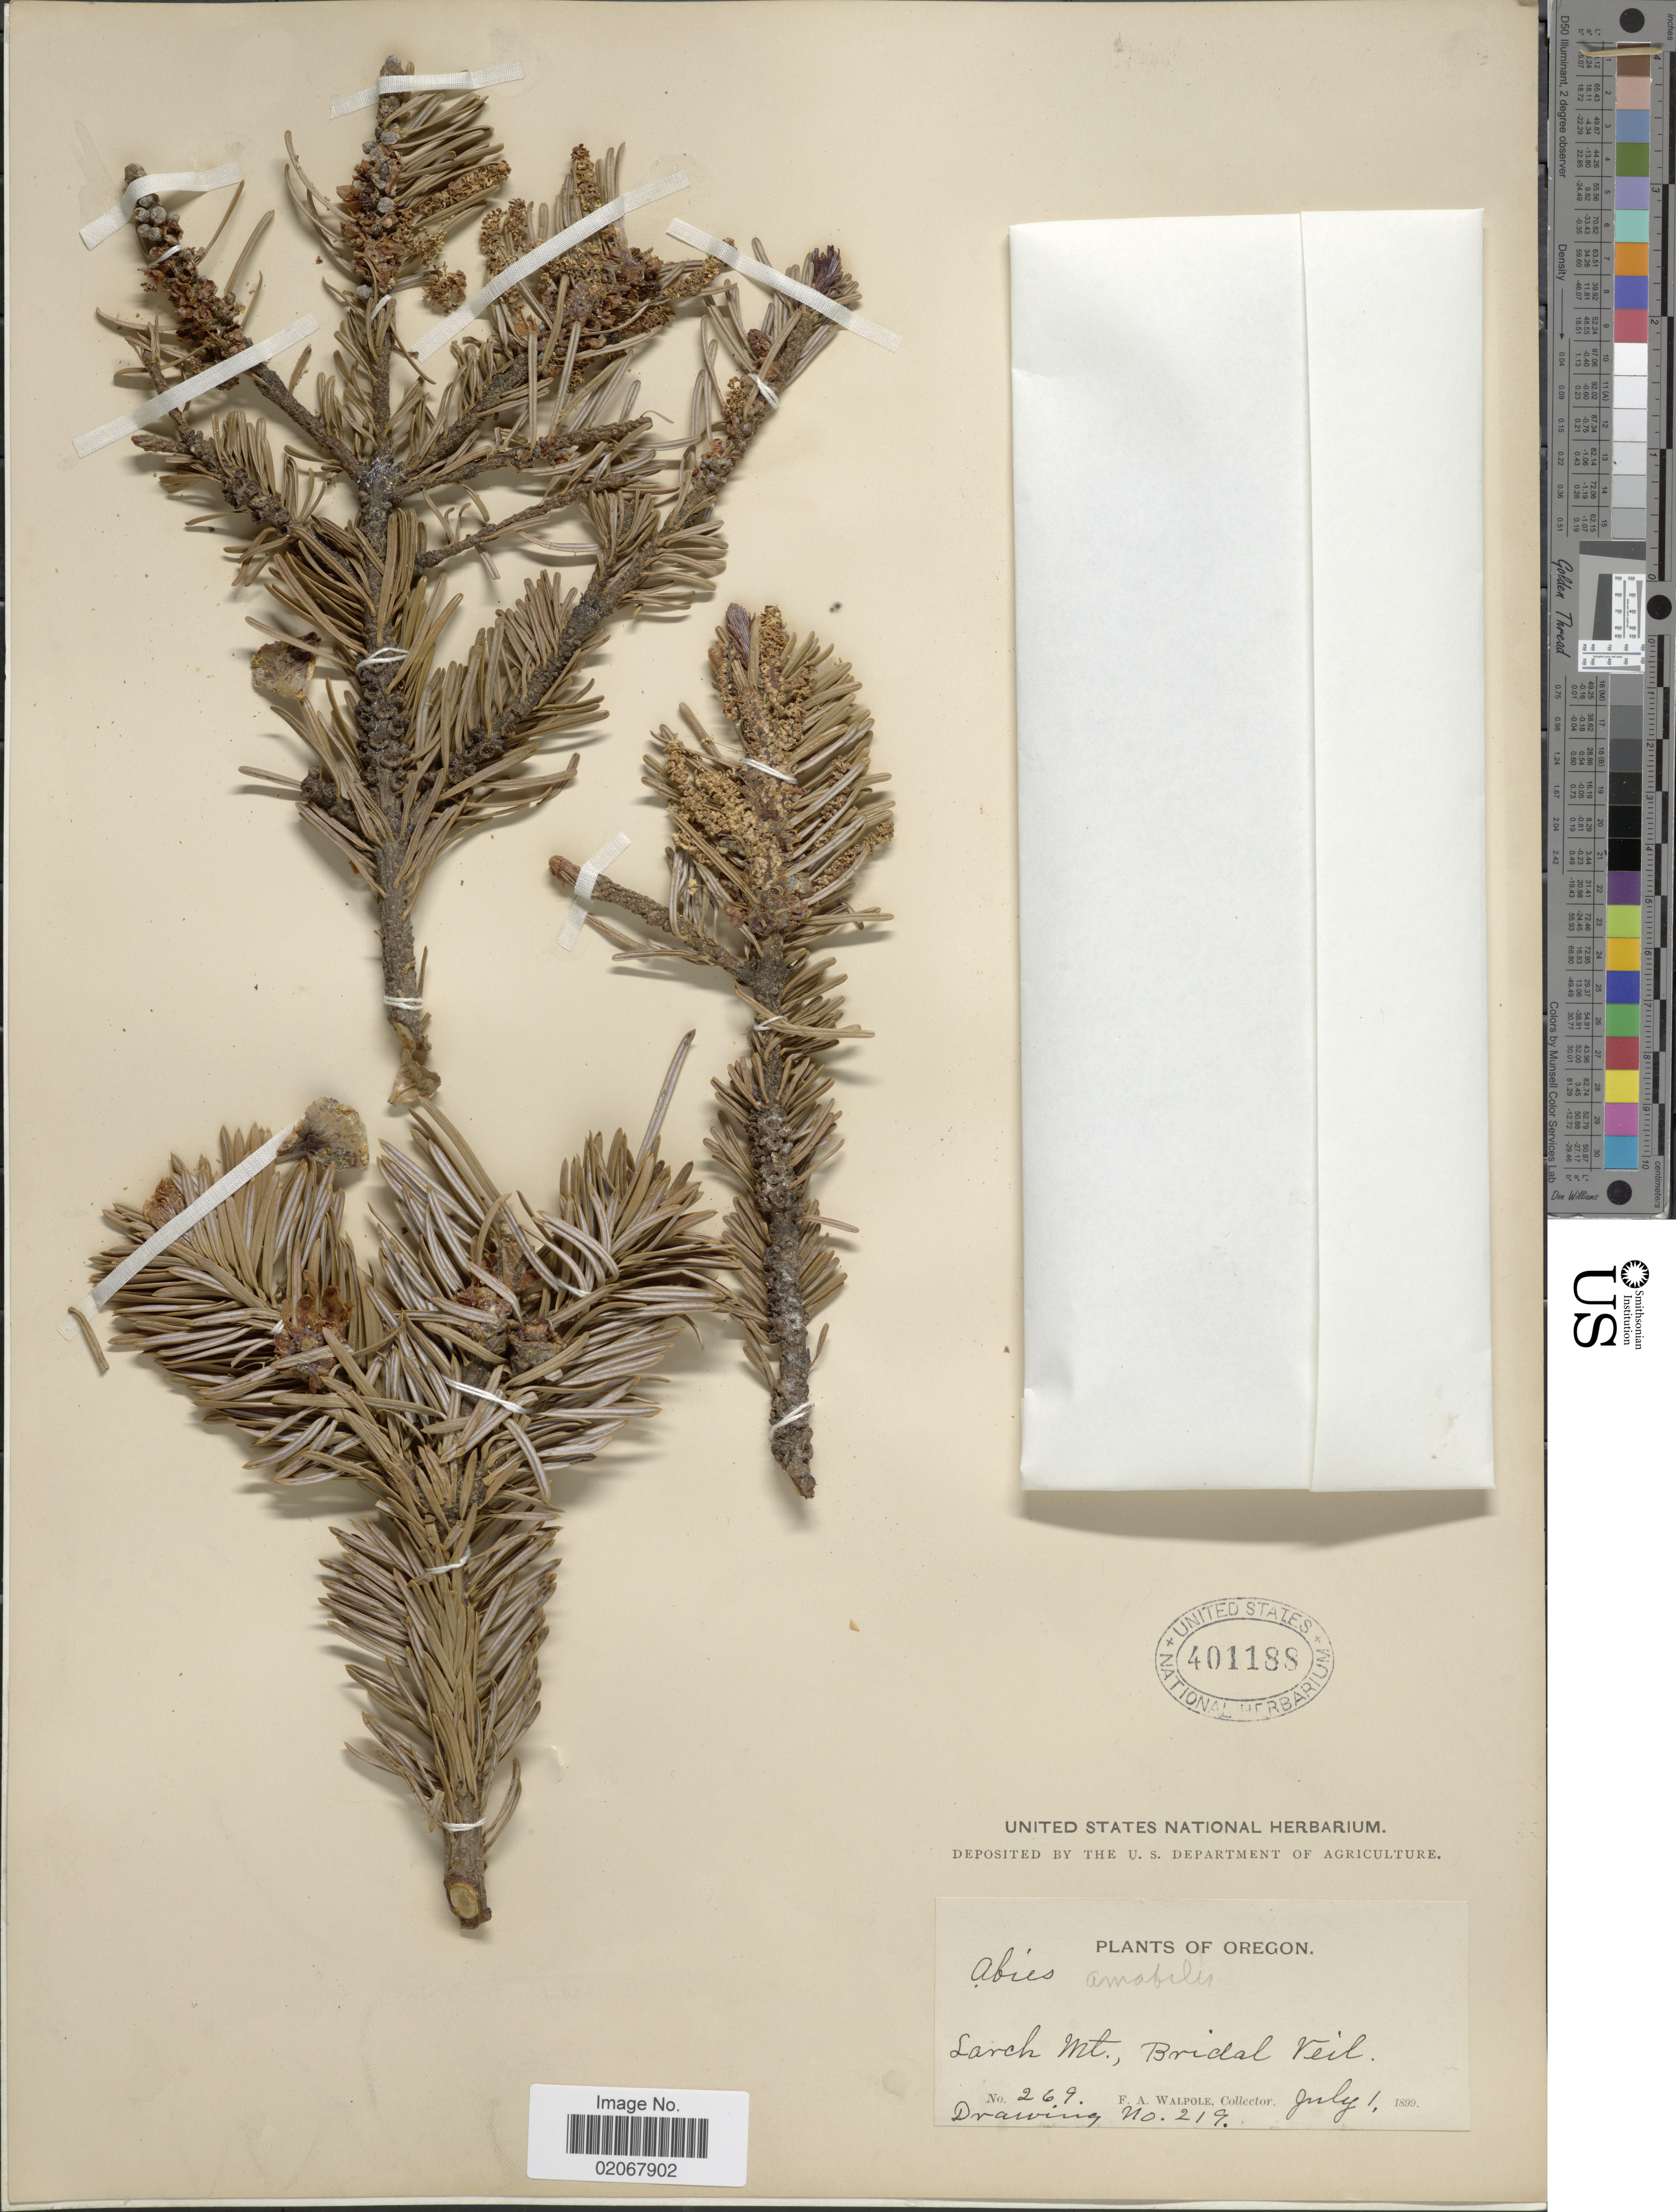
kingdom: Plantae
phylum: Tracheophyta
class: Pinopsida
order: Pinales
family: Pinaceae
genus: Abies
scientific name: Abies amabilis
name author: Douglas ex J. Forbes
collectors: F. Walpole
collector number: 269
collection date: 1899-07-01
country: United States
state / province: Oregon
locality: Larch Mt., Bridal Veil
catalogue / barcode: US 401188